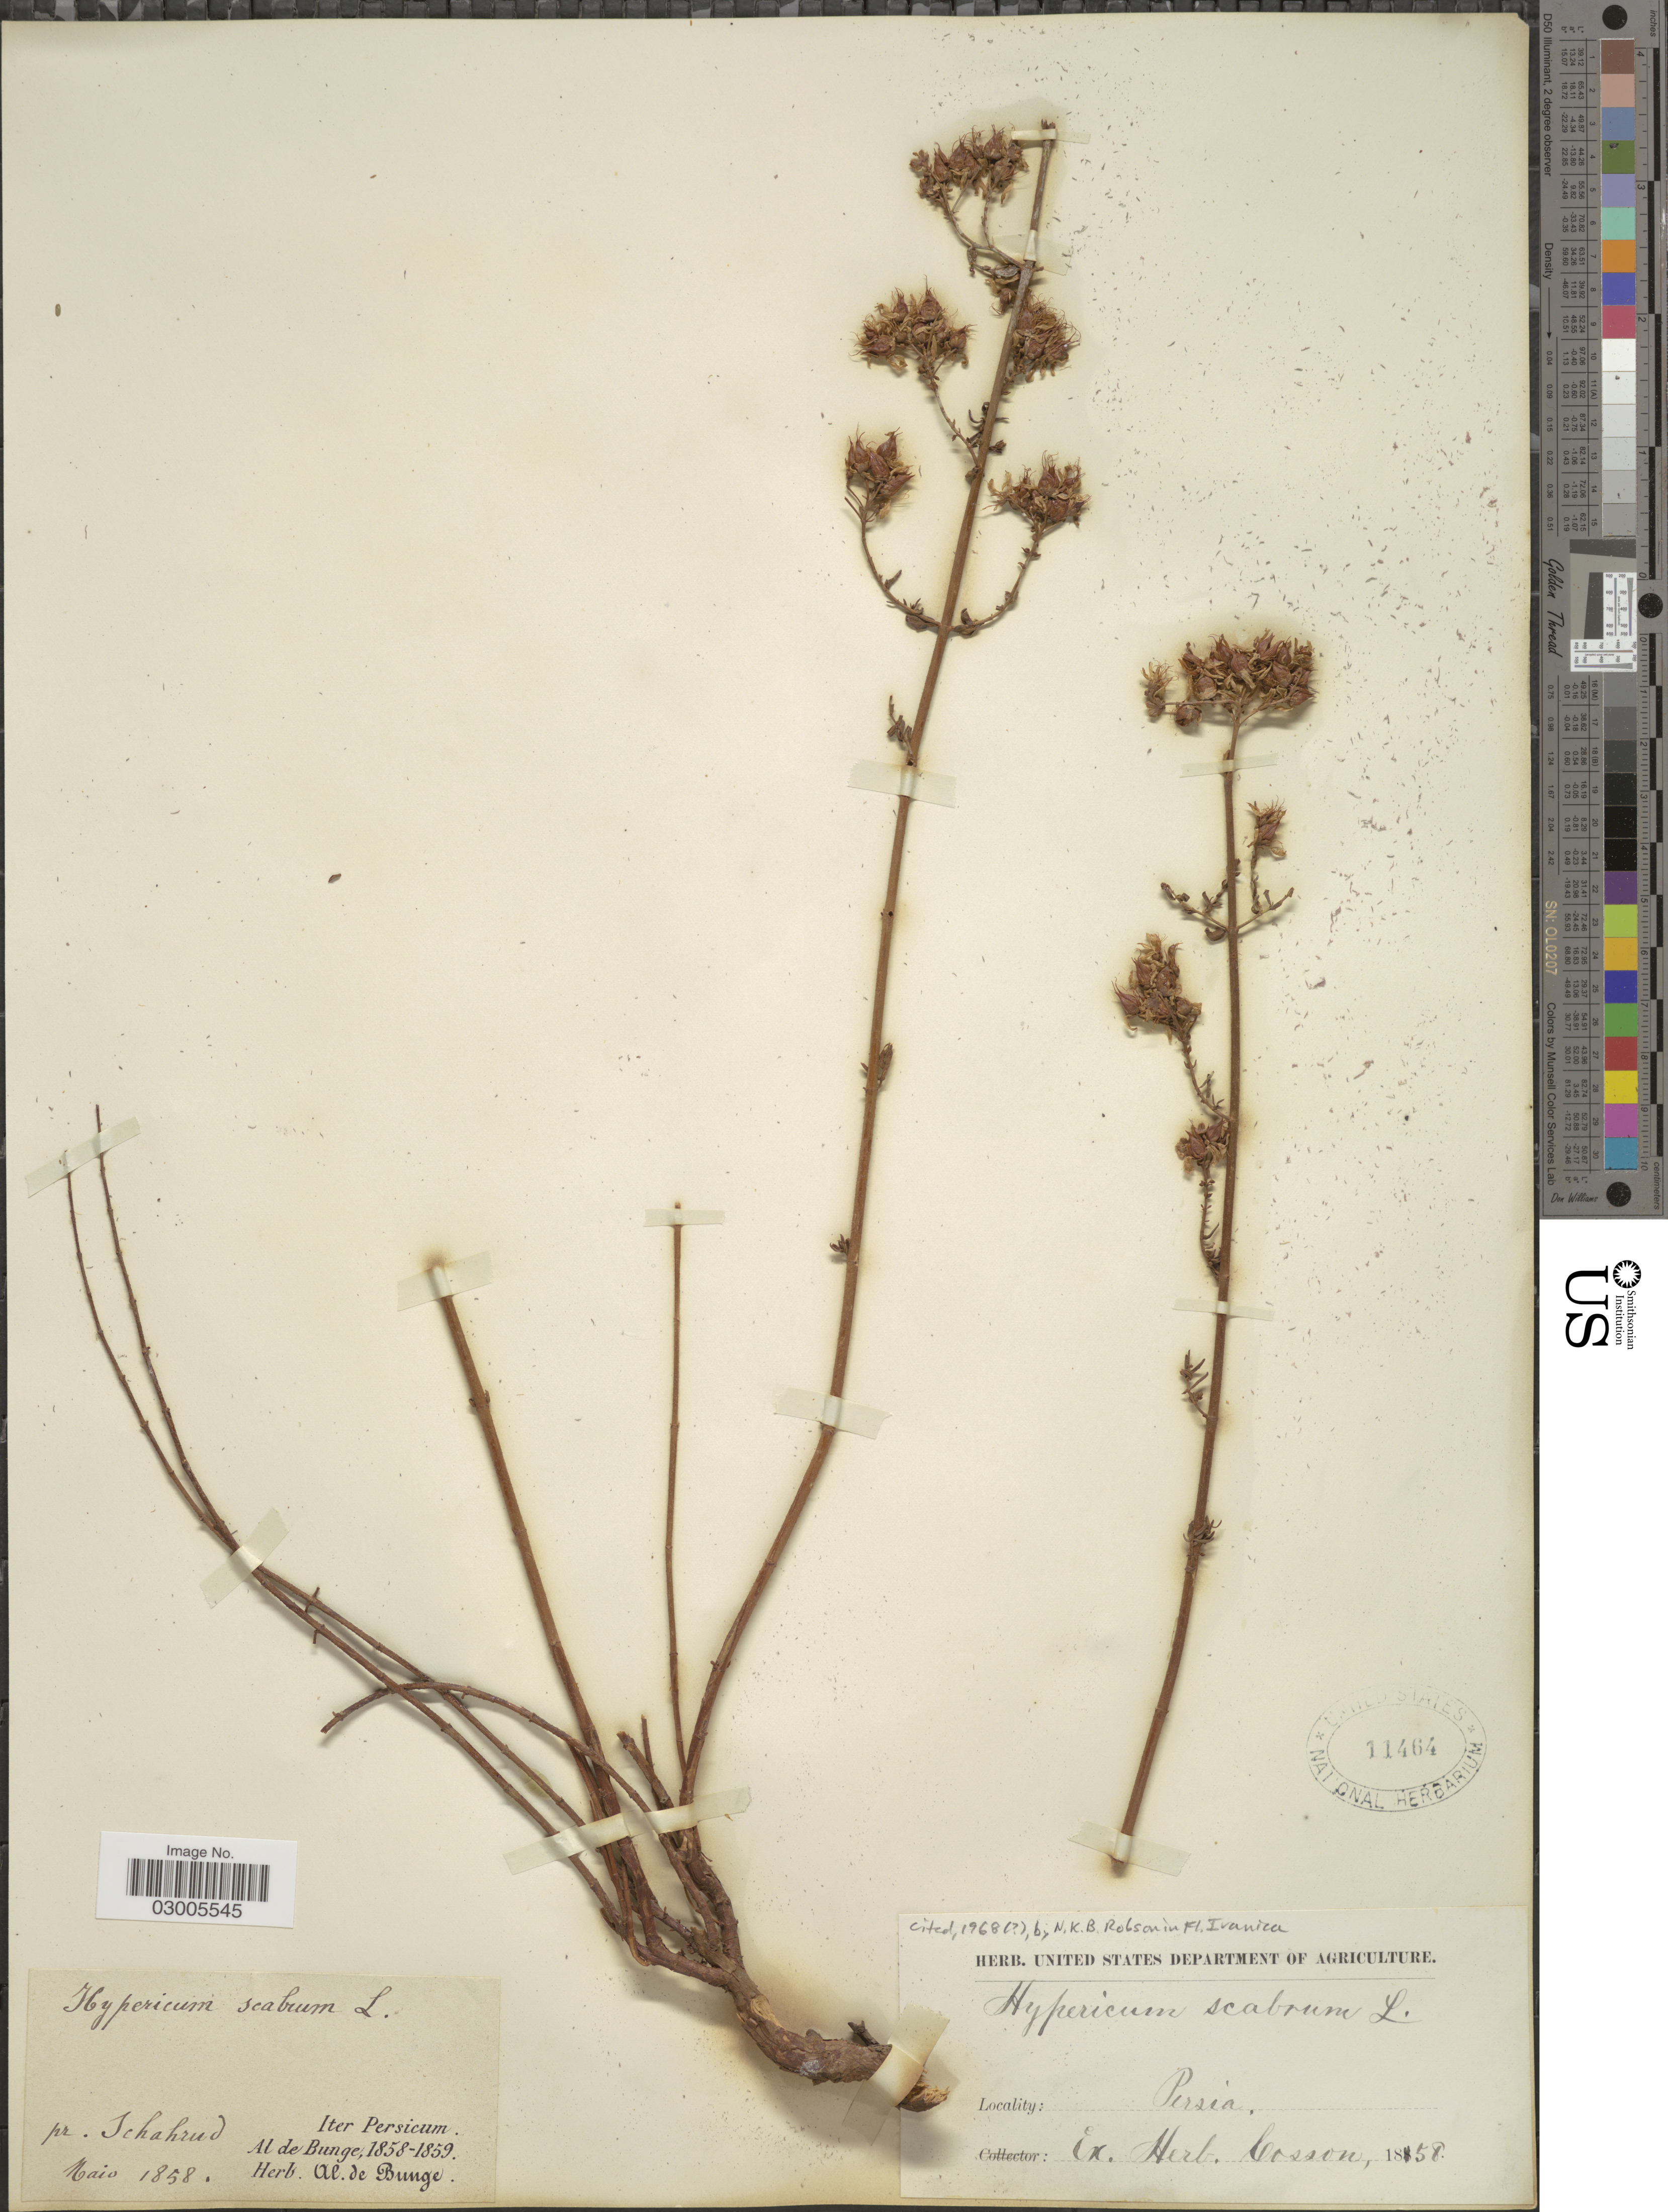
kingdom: Plantae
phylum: Tracheophyta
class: Magnoliopsida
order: Malpighiales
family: Hypericaceae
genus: Hypericum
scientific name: Hypericum scabrum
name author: L.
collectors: A. de Bunge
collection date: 1858-05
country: Iran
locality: Iter Persicum. Pr. Schahrud.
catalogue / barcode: US 11464